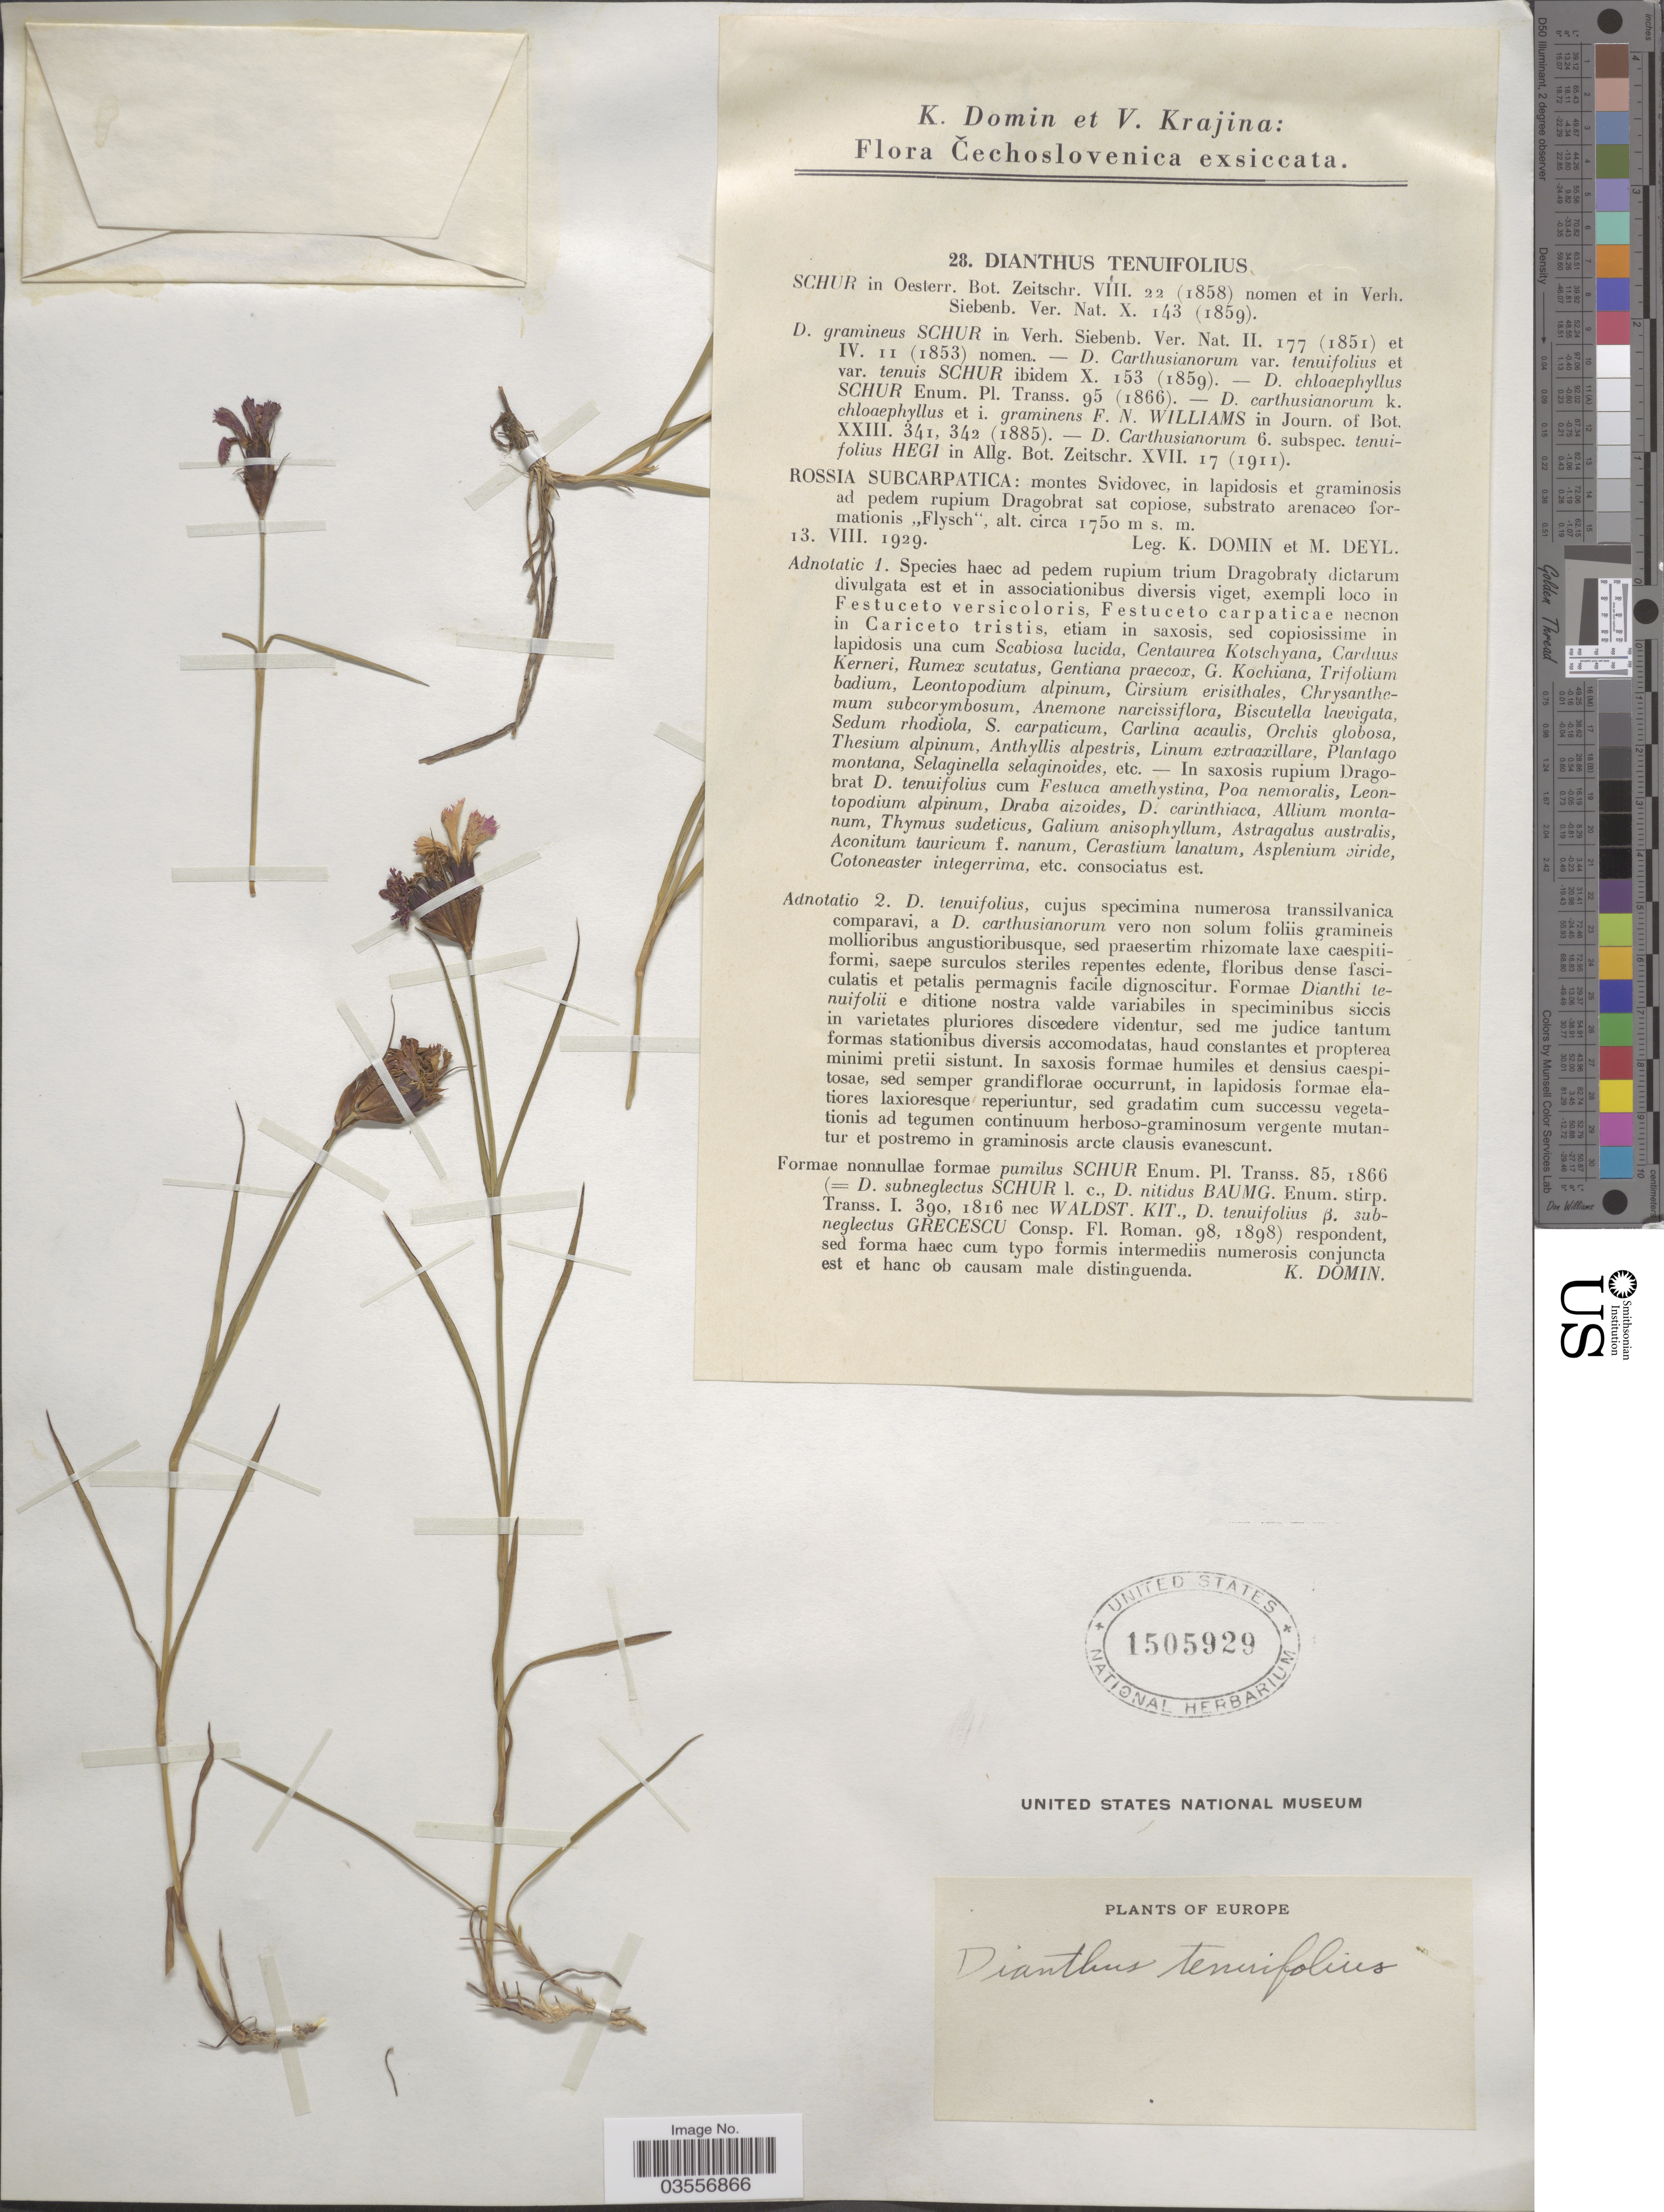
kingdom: Plantae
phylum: Tracheophyta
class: Magnoliopsida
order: Caryophyllales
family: Caryophyllaceae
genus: Dianthus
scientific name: Dianthus tenuifolius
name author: Schur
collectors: K. Domin & M. Deyl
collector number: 28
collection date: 1929-08-13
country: Ukraine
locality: Čechoslovenica. Rossia Subcarpatica: montes Svidovec, in lapidosis et graminosis ad pedem rupium Dragobrat sat copiose, substrato arenaceo formationis "Flysch".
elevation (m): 1750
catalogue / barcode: US 1505929